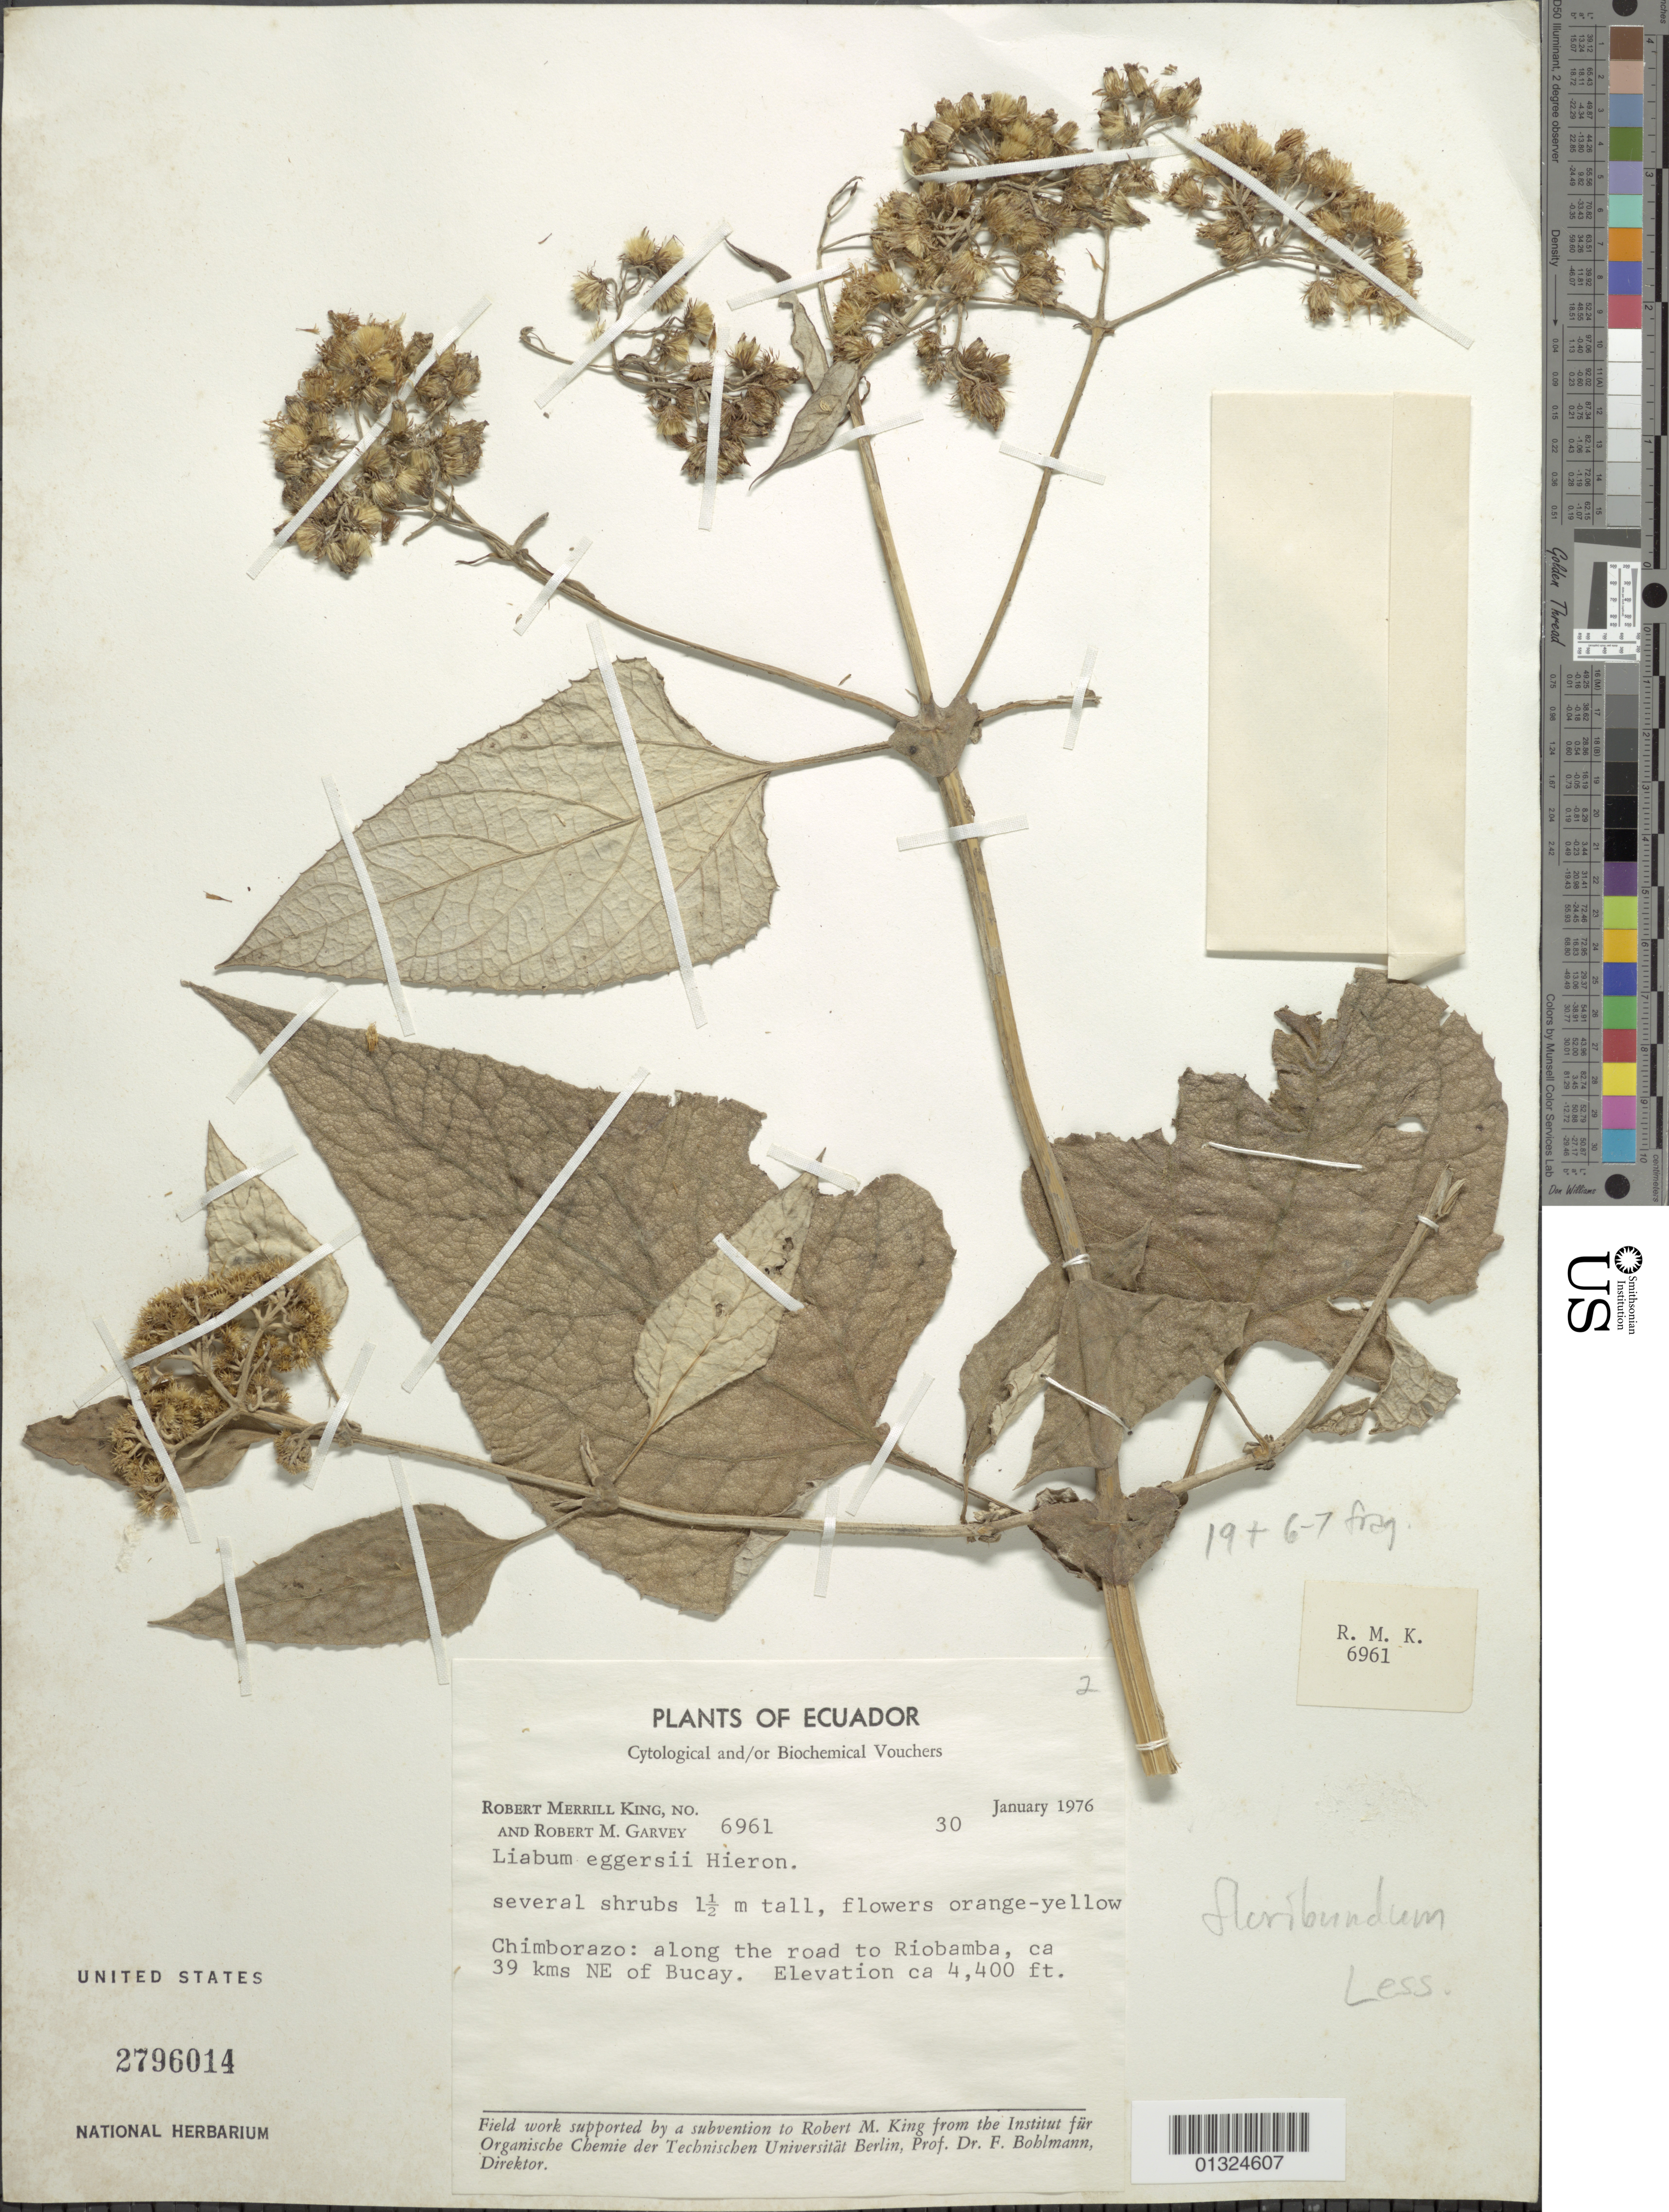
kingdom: Plantae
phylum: Tracheophyta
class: Magnoliopsida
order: Asterales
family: Asteraceae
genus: Liabum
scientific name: Liabum floribundum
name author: Less.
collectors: R. M. King & R. Garvey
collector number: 6961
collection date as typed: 30 January 1976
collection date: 1976-01-30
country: Ecuador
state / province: Guayas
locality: Along road to Riobamba, ca. 33 kms NE of El Triunfo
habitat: Roadside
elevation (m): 213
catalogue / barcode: US 2796014